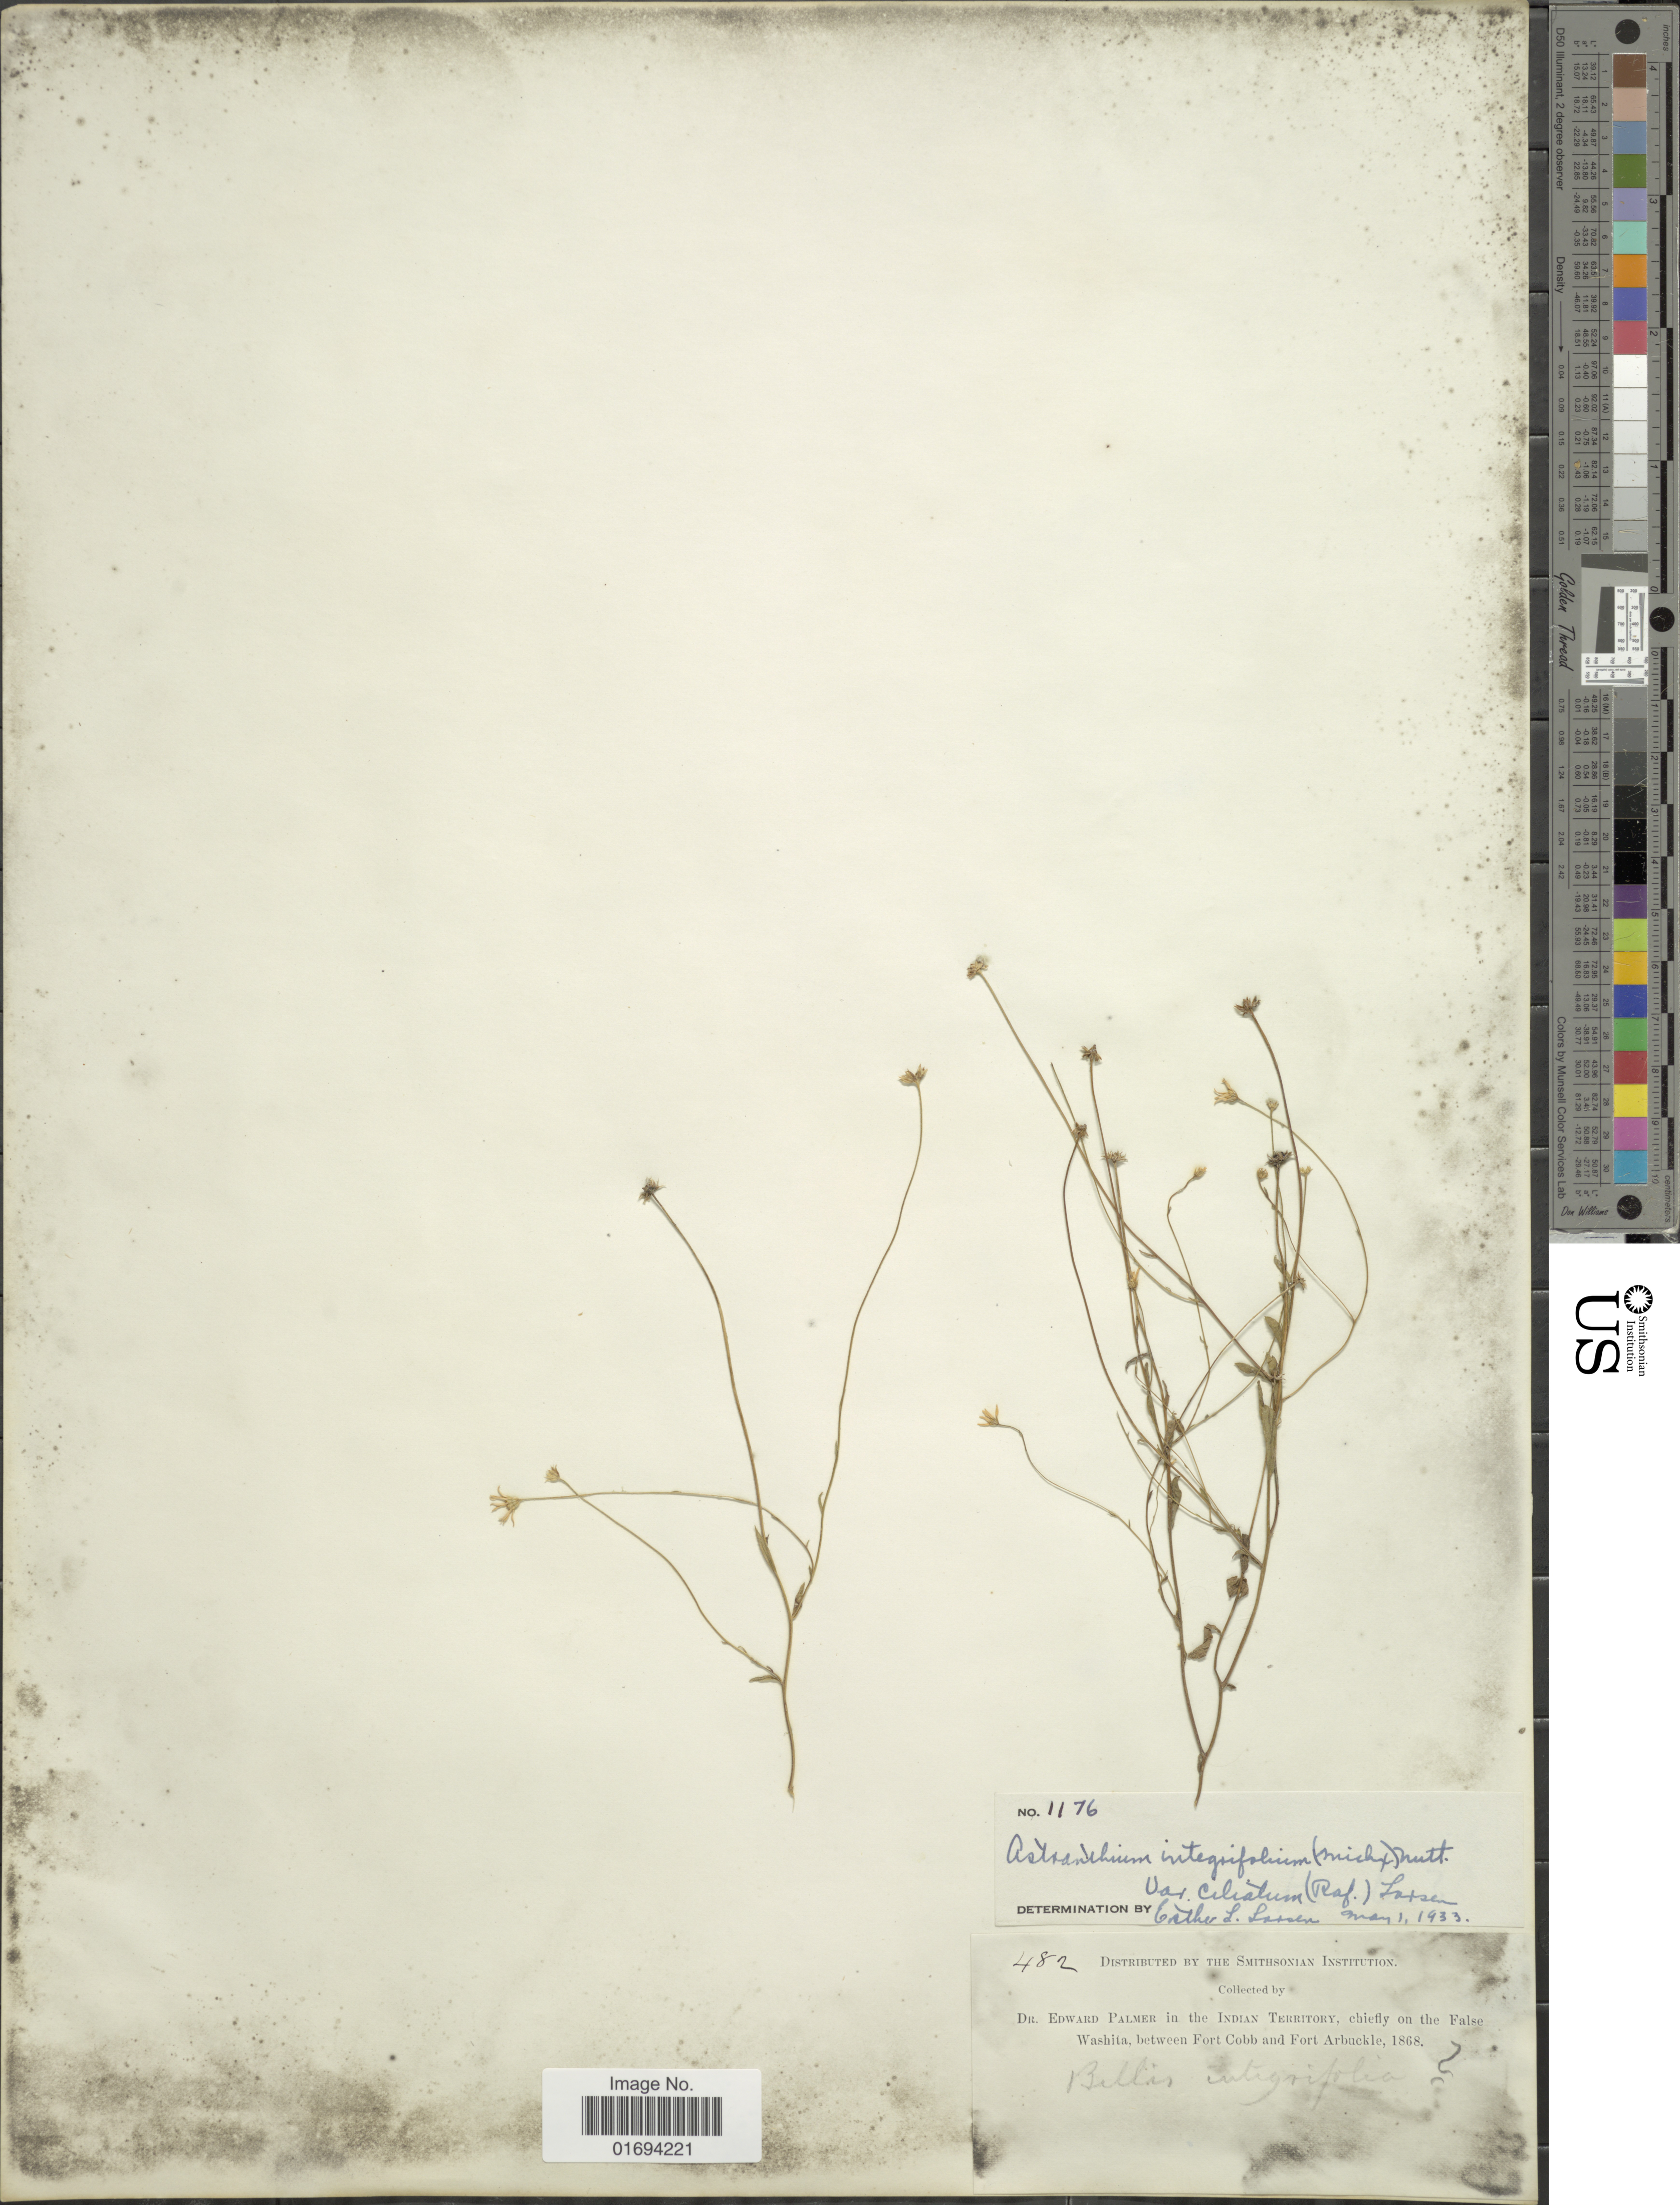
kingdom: Plantae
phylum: Tracheophyta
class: Magnoliopsida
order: Asterales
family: Asteraceae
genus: Astranthium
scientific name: Astranthium integrifolium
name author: (Michx.) Nutt.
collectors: E. Palmer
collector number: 482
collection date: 1868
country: United States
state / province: Oklahoma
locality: Indian Territory, chiefly on the False Washita, between Fort Cobb and Fort Arbuckle